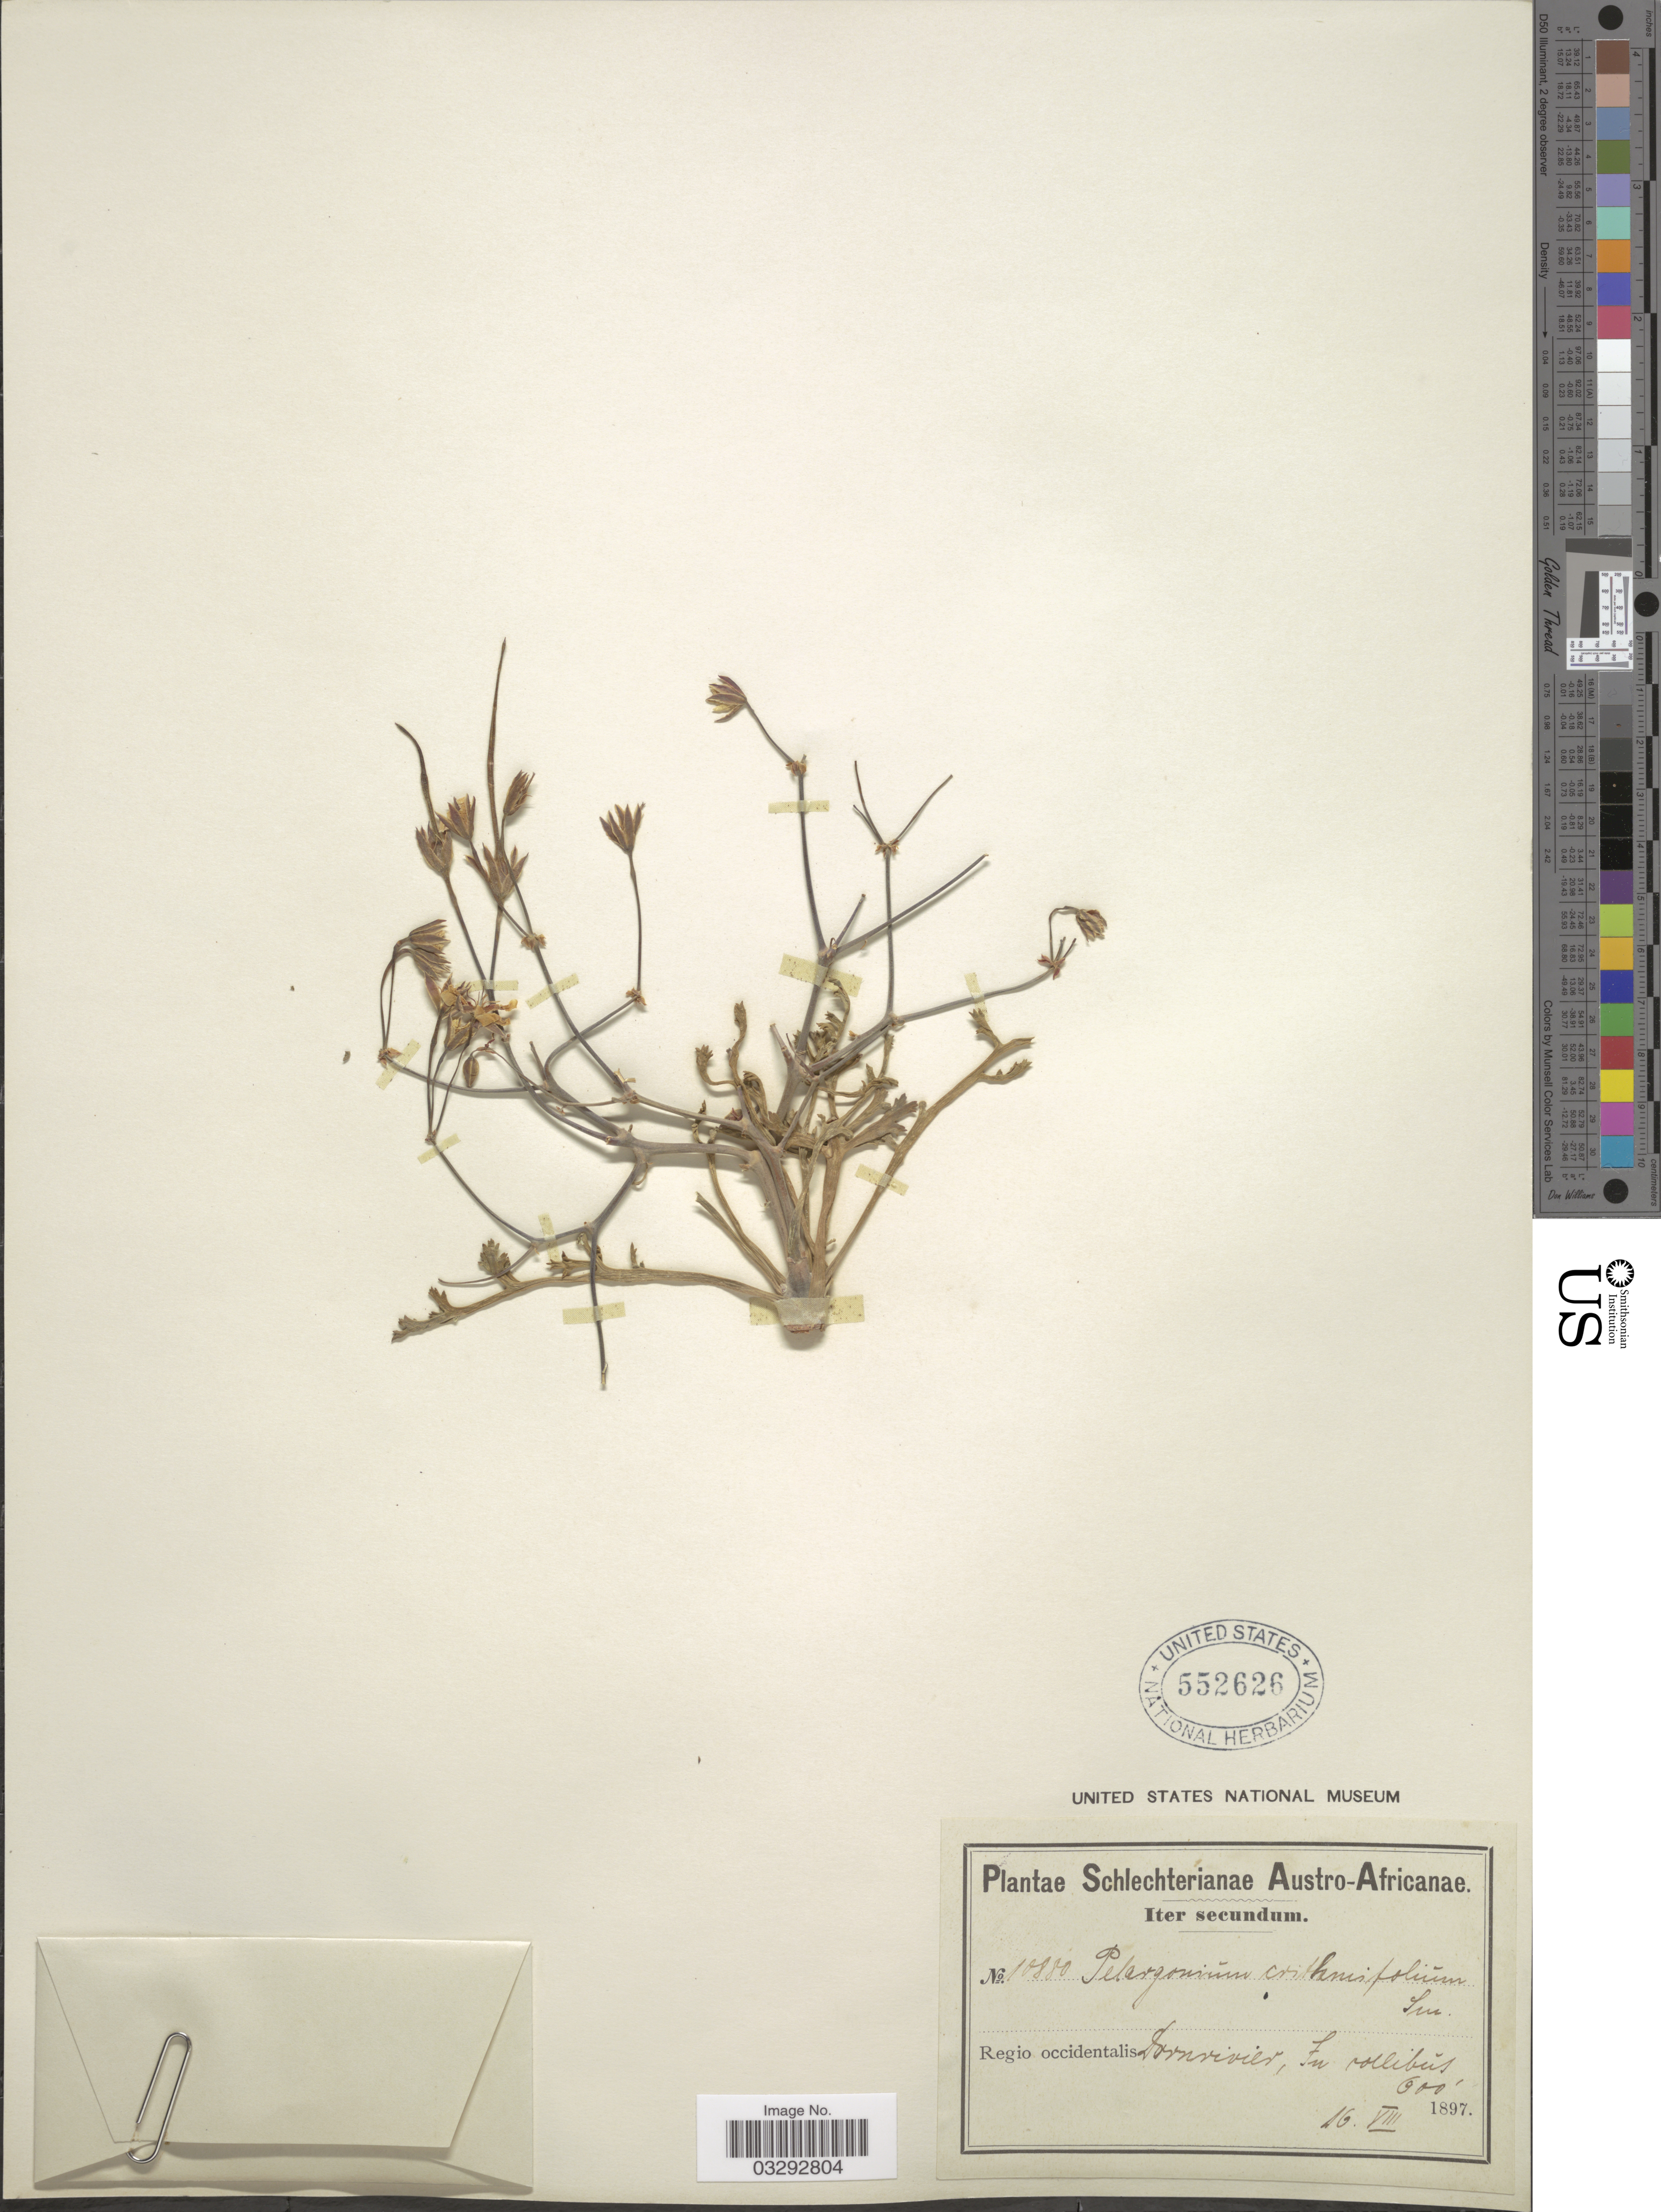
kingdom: Plantae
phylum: Tracheophyta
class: Magnoliopsida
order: Geraniales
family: Geraniaceae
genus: Pelargonium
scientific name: Pelargonium crithmifolium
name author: Sm.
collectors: Schlechter, --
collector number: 10880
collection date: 1897-08-16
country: South Africa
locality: Austro-Africanae, Regio occidentalis, Dornrivier, in collibus.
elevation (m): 183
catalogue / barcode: US 552626